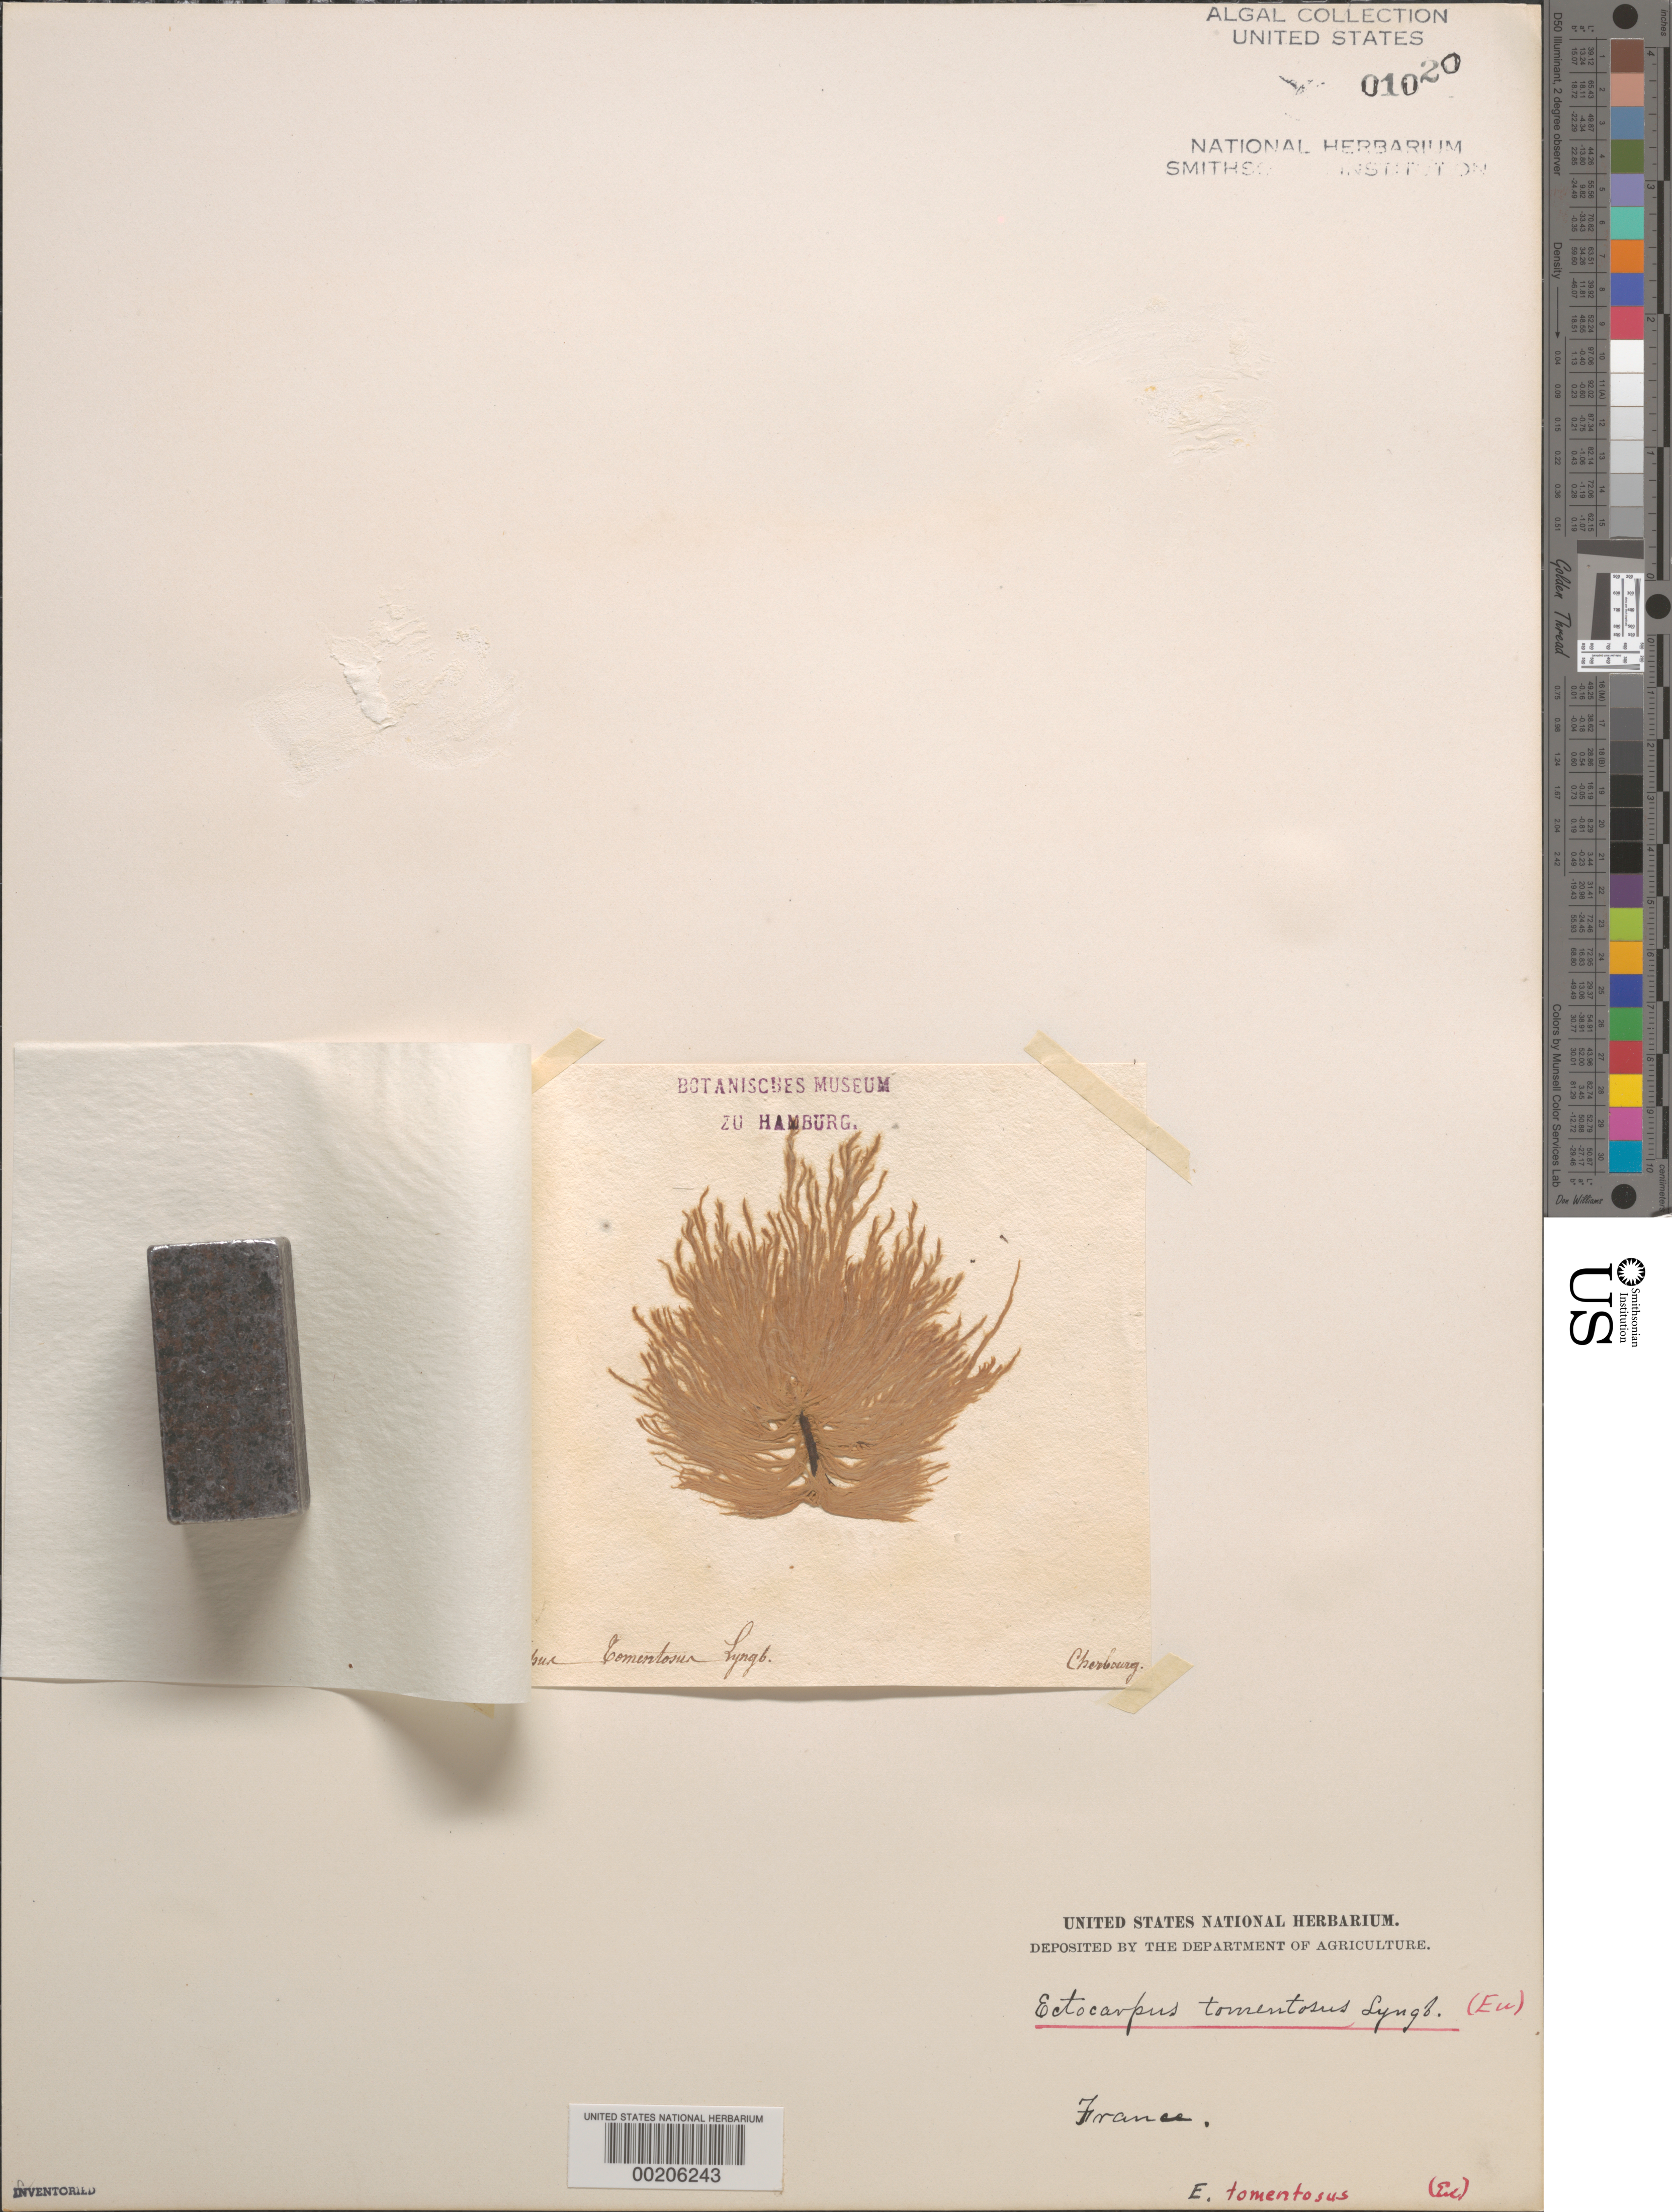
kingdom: Chromista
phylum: Ochrophyta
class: Phaeophyceae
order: Ectocarpales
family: Ectocarpaceae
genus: Spongonema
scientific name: Spongonema tomentosum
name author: (Huds.) Kütz.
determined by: Algae name updating Project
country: France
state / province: Normandie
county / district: Manche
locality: Cherbourg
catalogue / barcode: US 1020